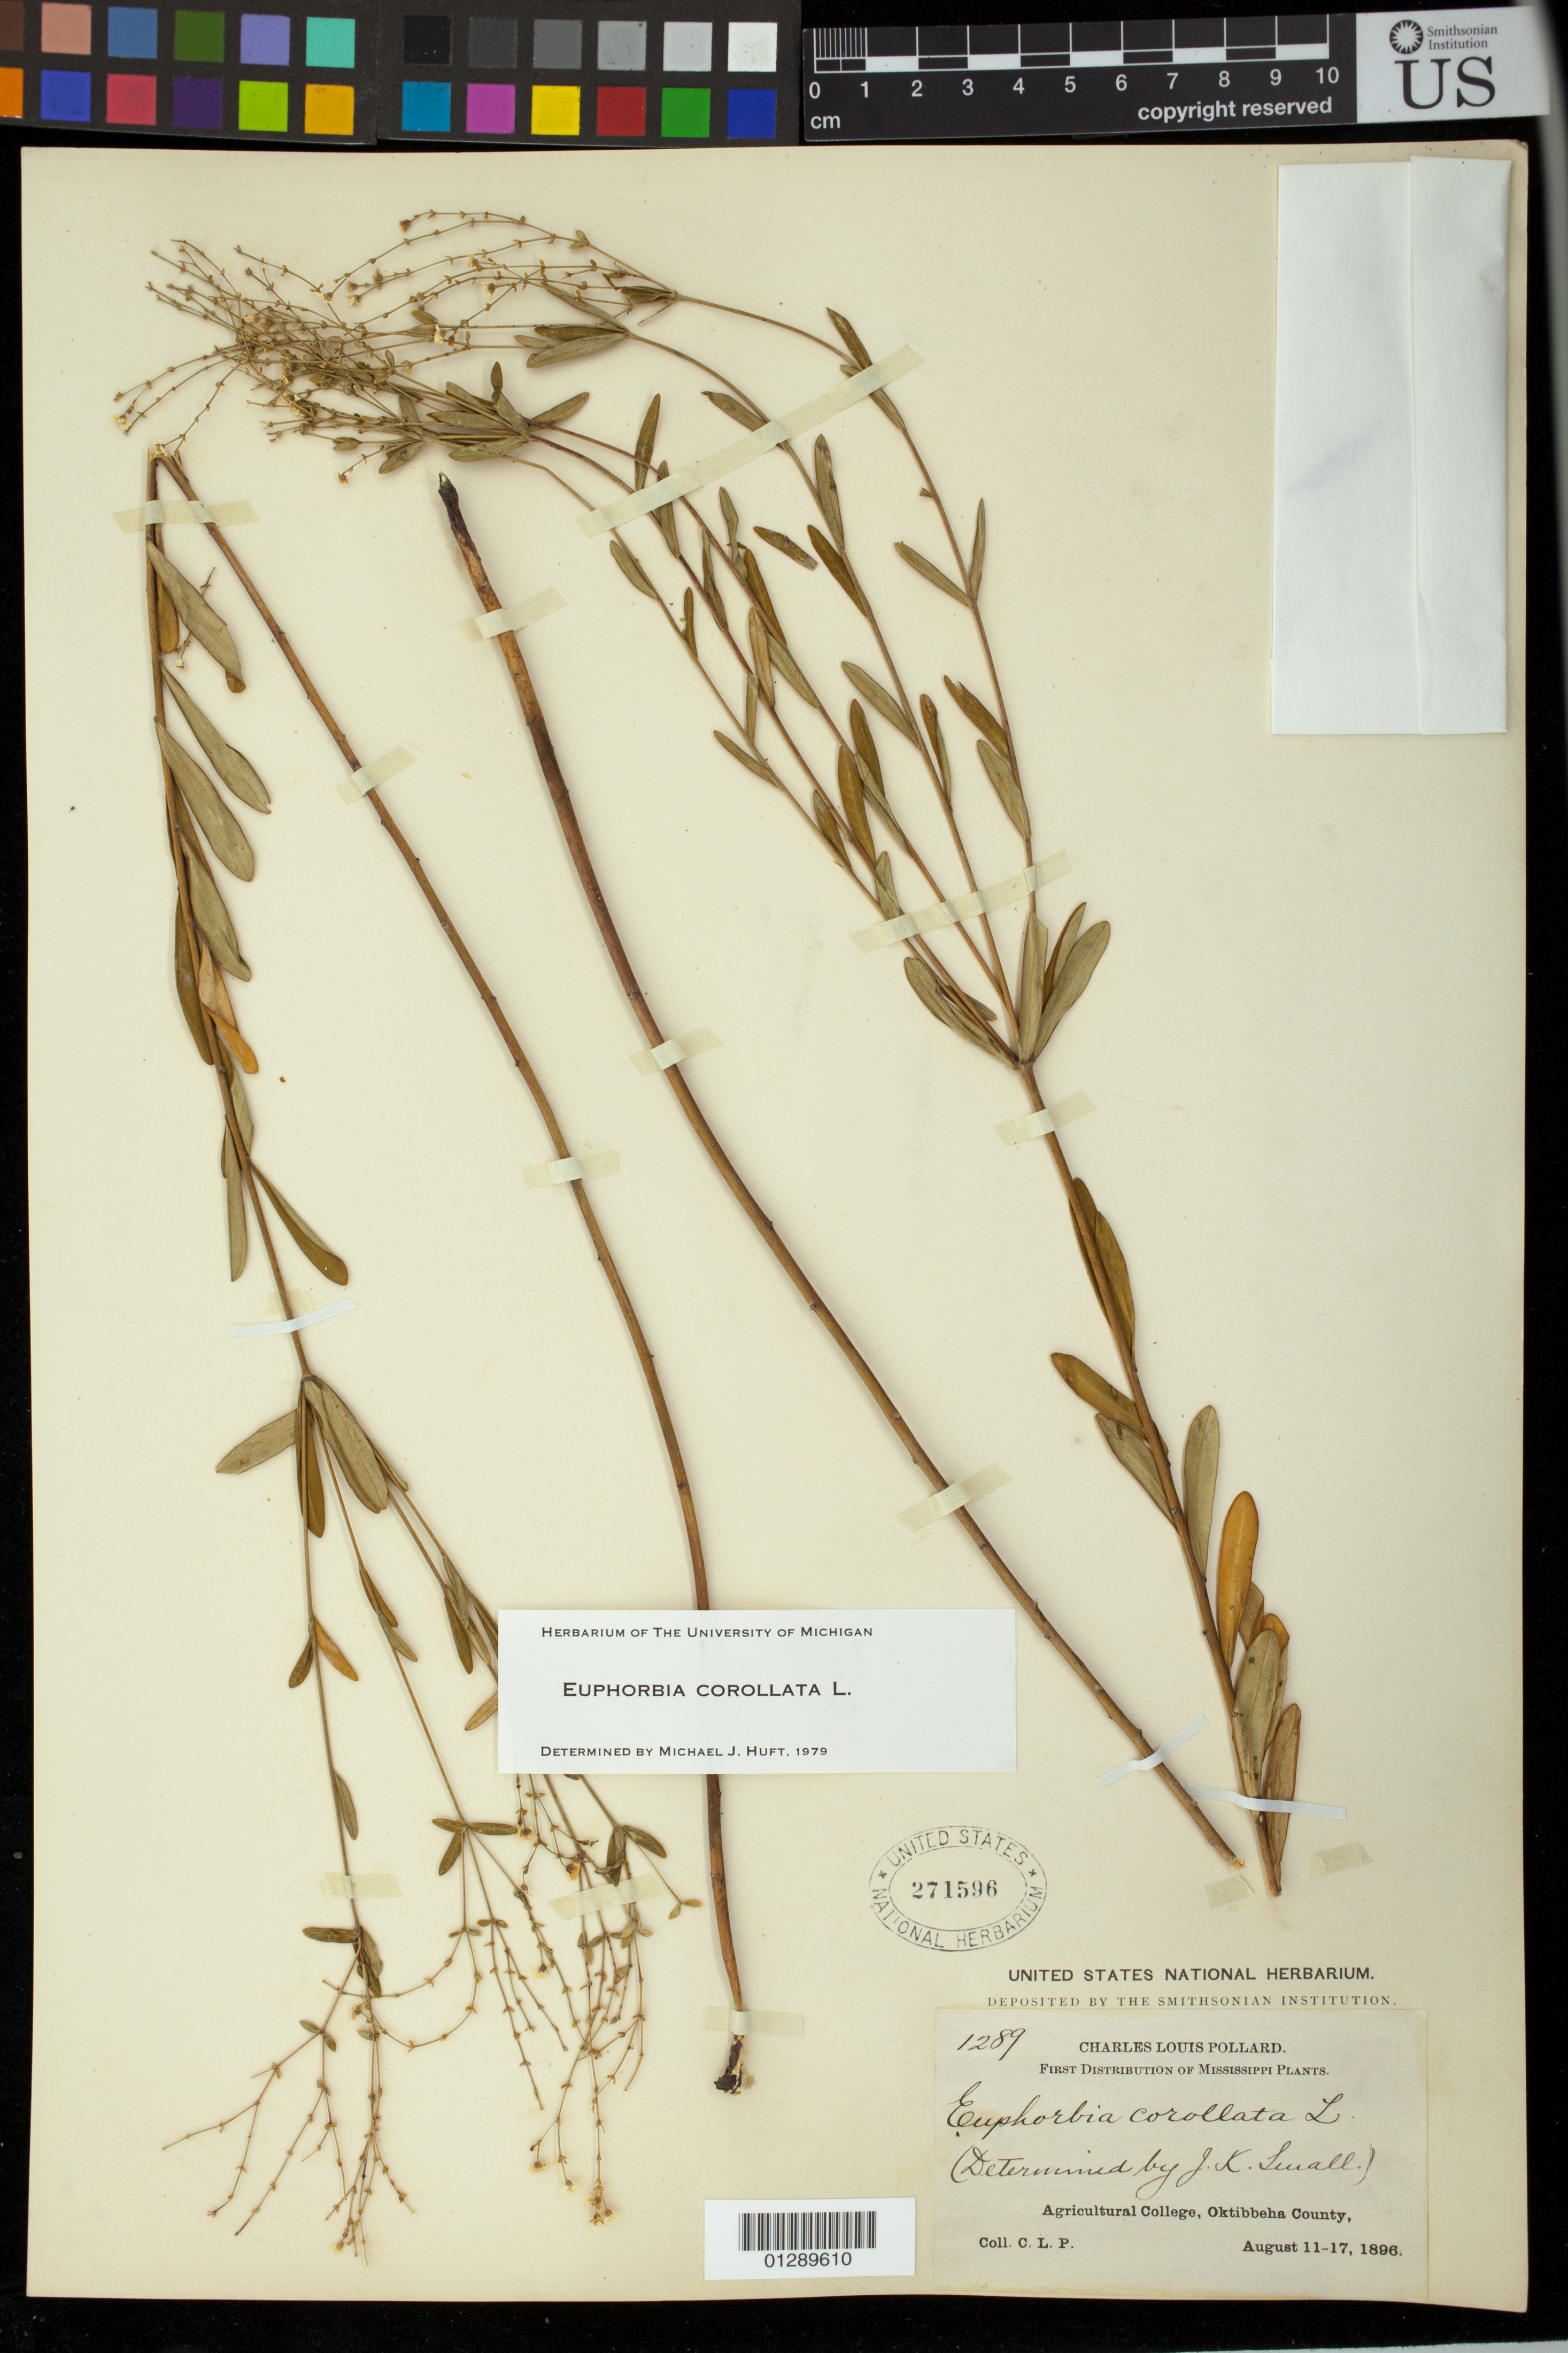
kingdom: Plantae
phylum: Tracheophyta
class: Magnoliopsida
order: Malpighiales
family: Euphorbiaceae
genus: Euphorbia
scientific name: Euphorbia corollata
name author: L.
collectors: C. L. Pollard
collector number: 1289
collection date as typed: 11 Aug 1896 to 17 Aug 1896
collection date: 1896-08-11/1896-08-17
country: United States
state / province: Mississippi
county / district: Oktibbeha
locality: Agricultural college.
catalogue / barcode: US 271596